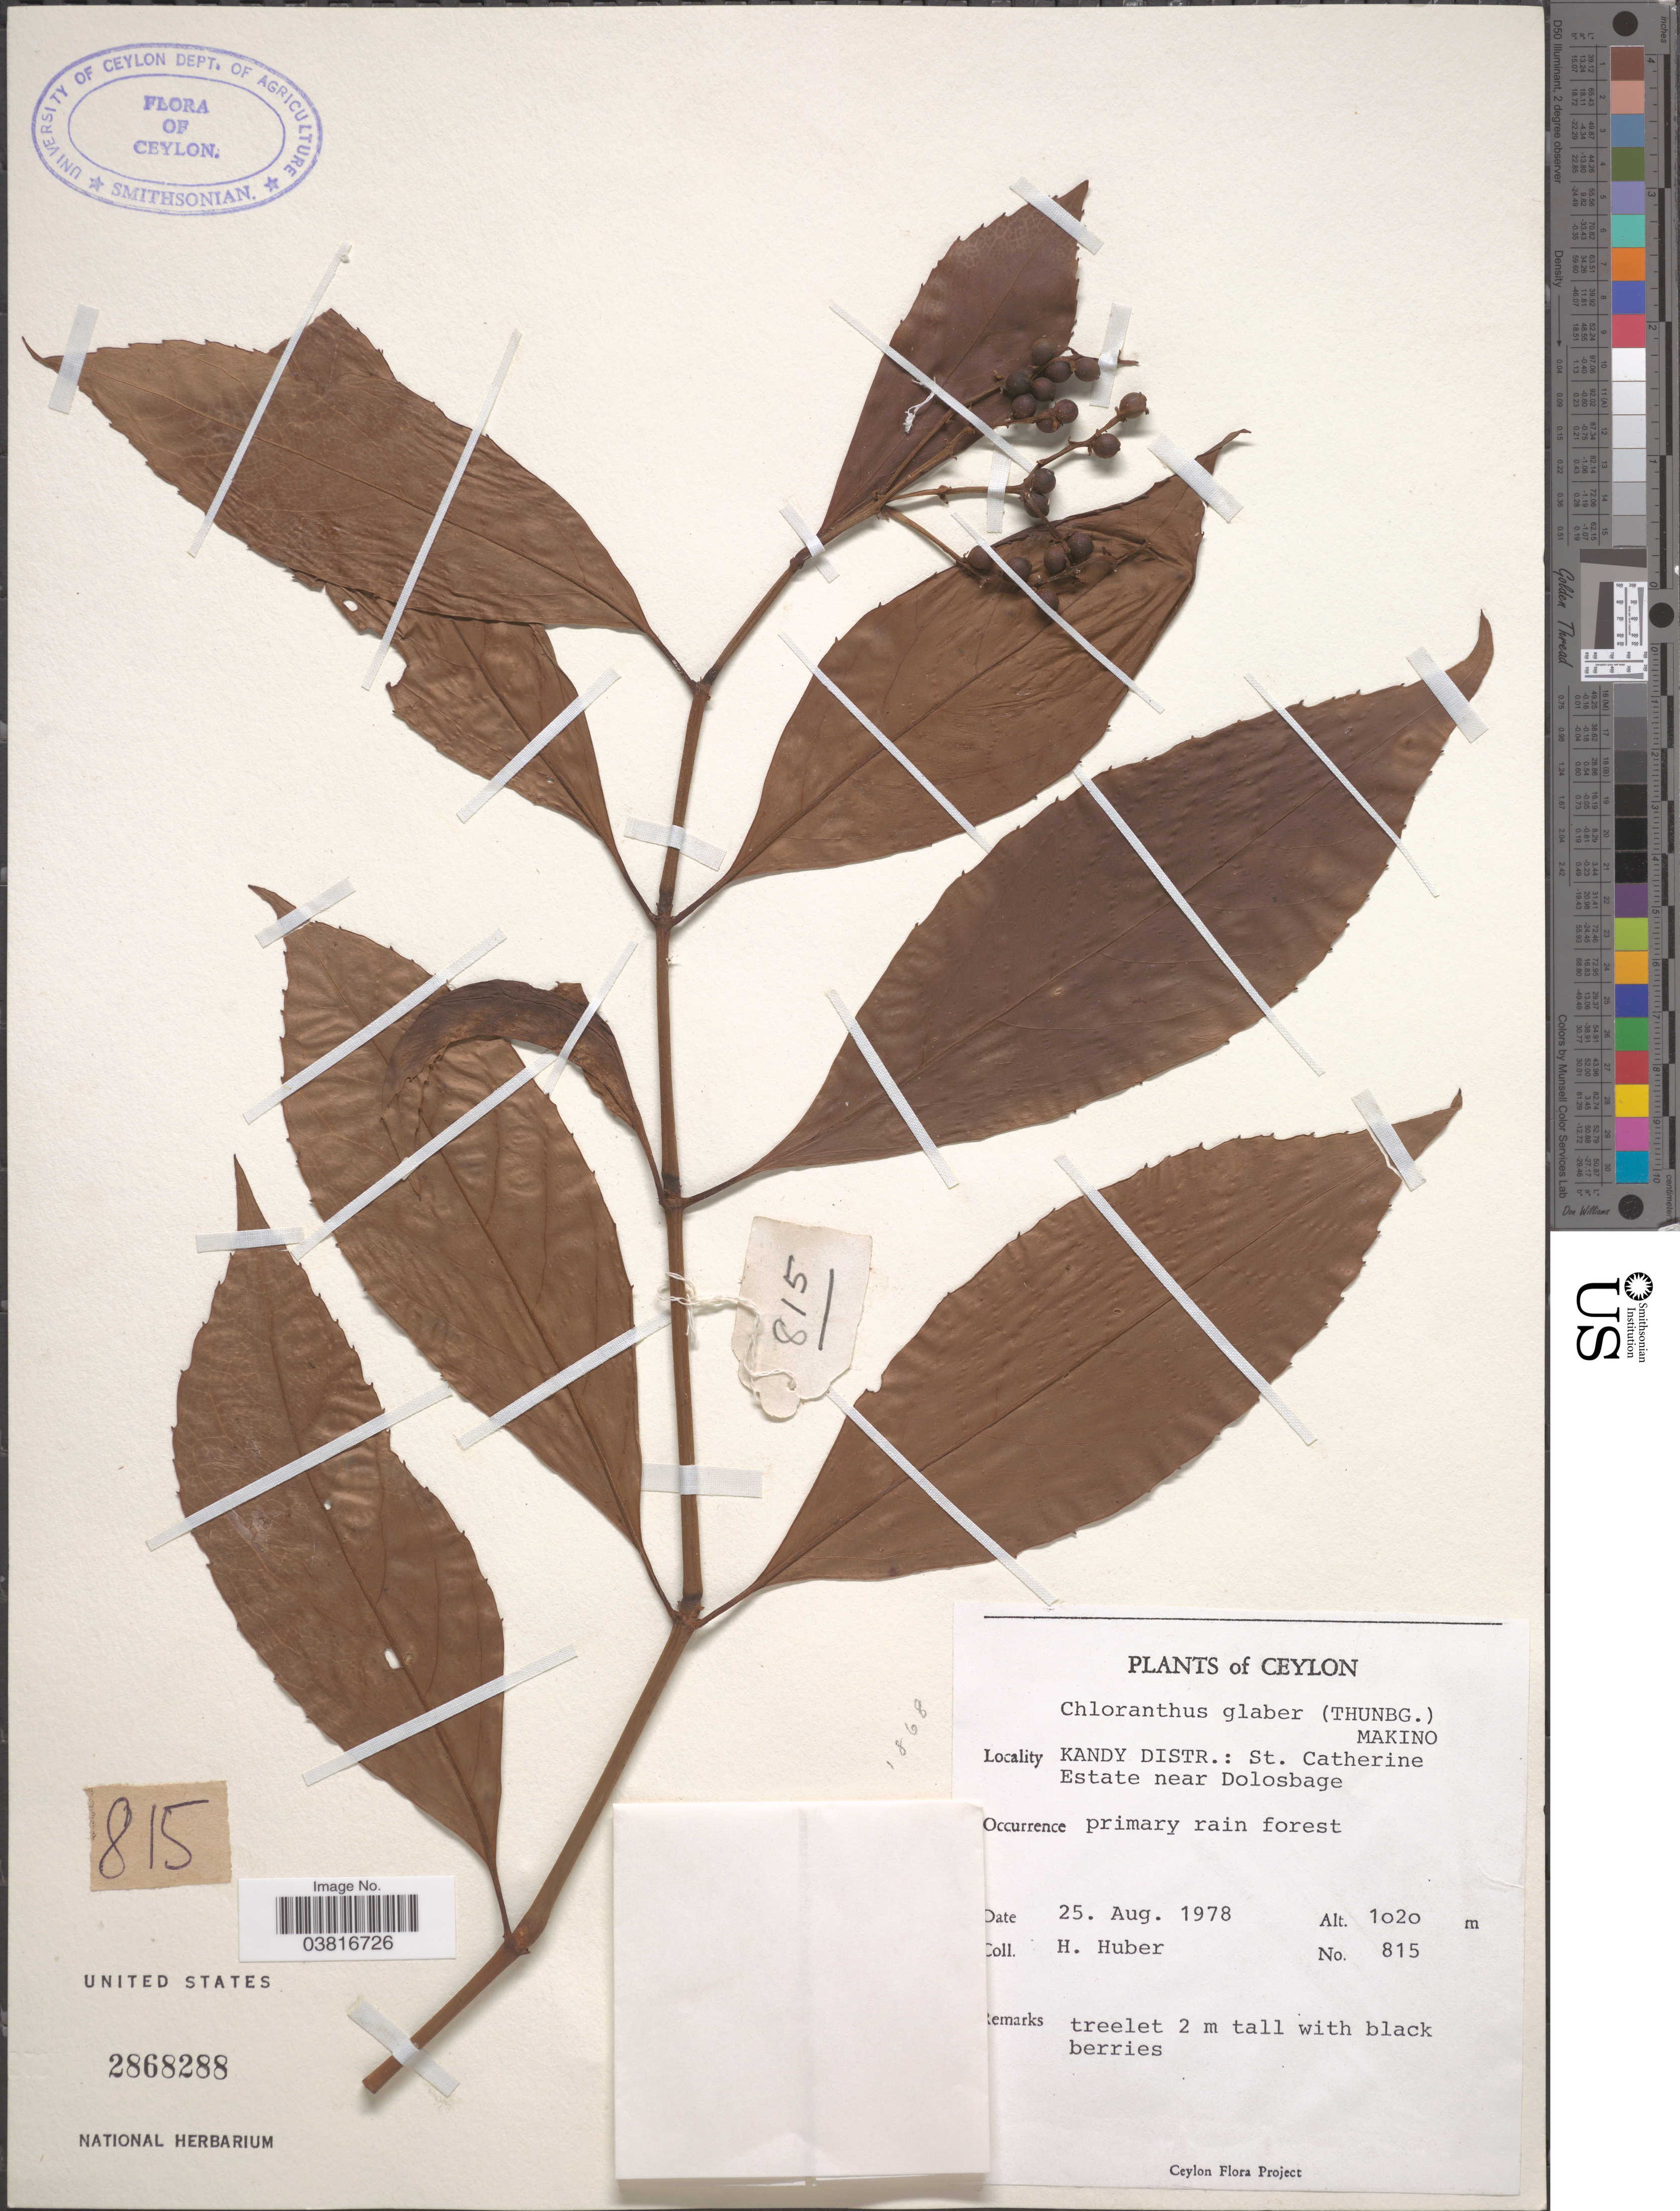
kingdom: Plantae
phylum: Tracheophyta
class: Magnoliopsida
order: Chloranthales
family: Chloranthaceae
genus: Chloranthus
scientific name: Chloranthus glabra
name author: (Thunb.) Makino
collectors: H. Huber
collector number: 815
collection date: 1978-08-25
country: Sri Lanka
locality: Ceylon. Kandy Distr.: St. Catherine Estate near Dolosbage.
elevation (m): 1020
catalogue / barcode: US 2868288